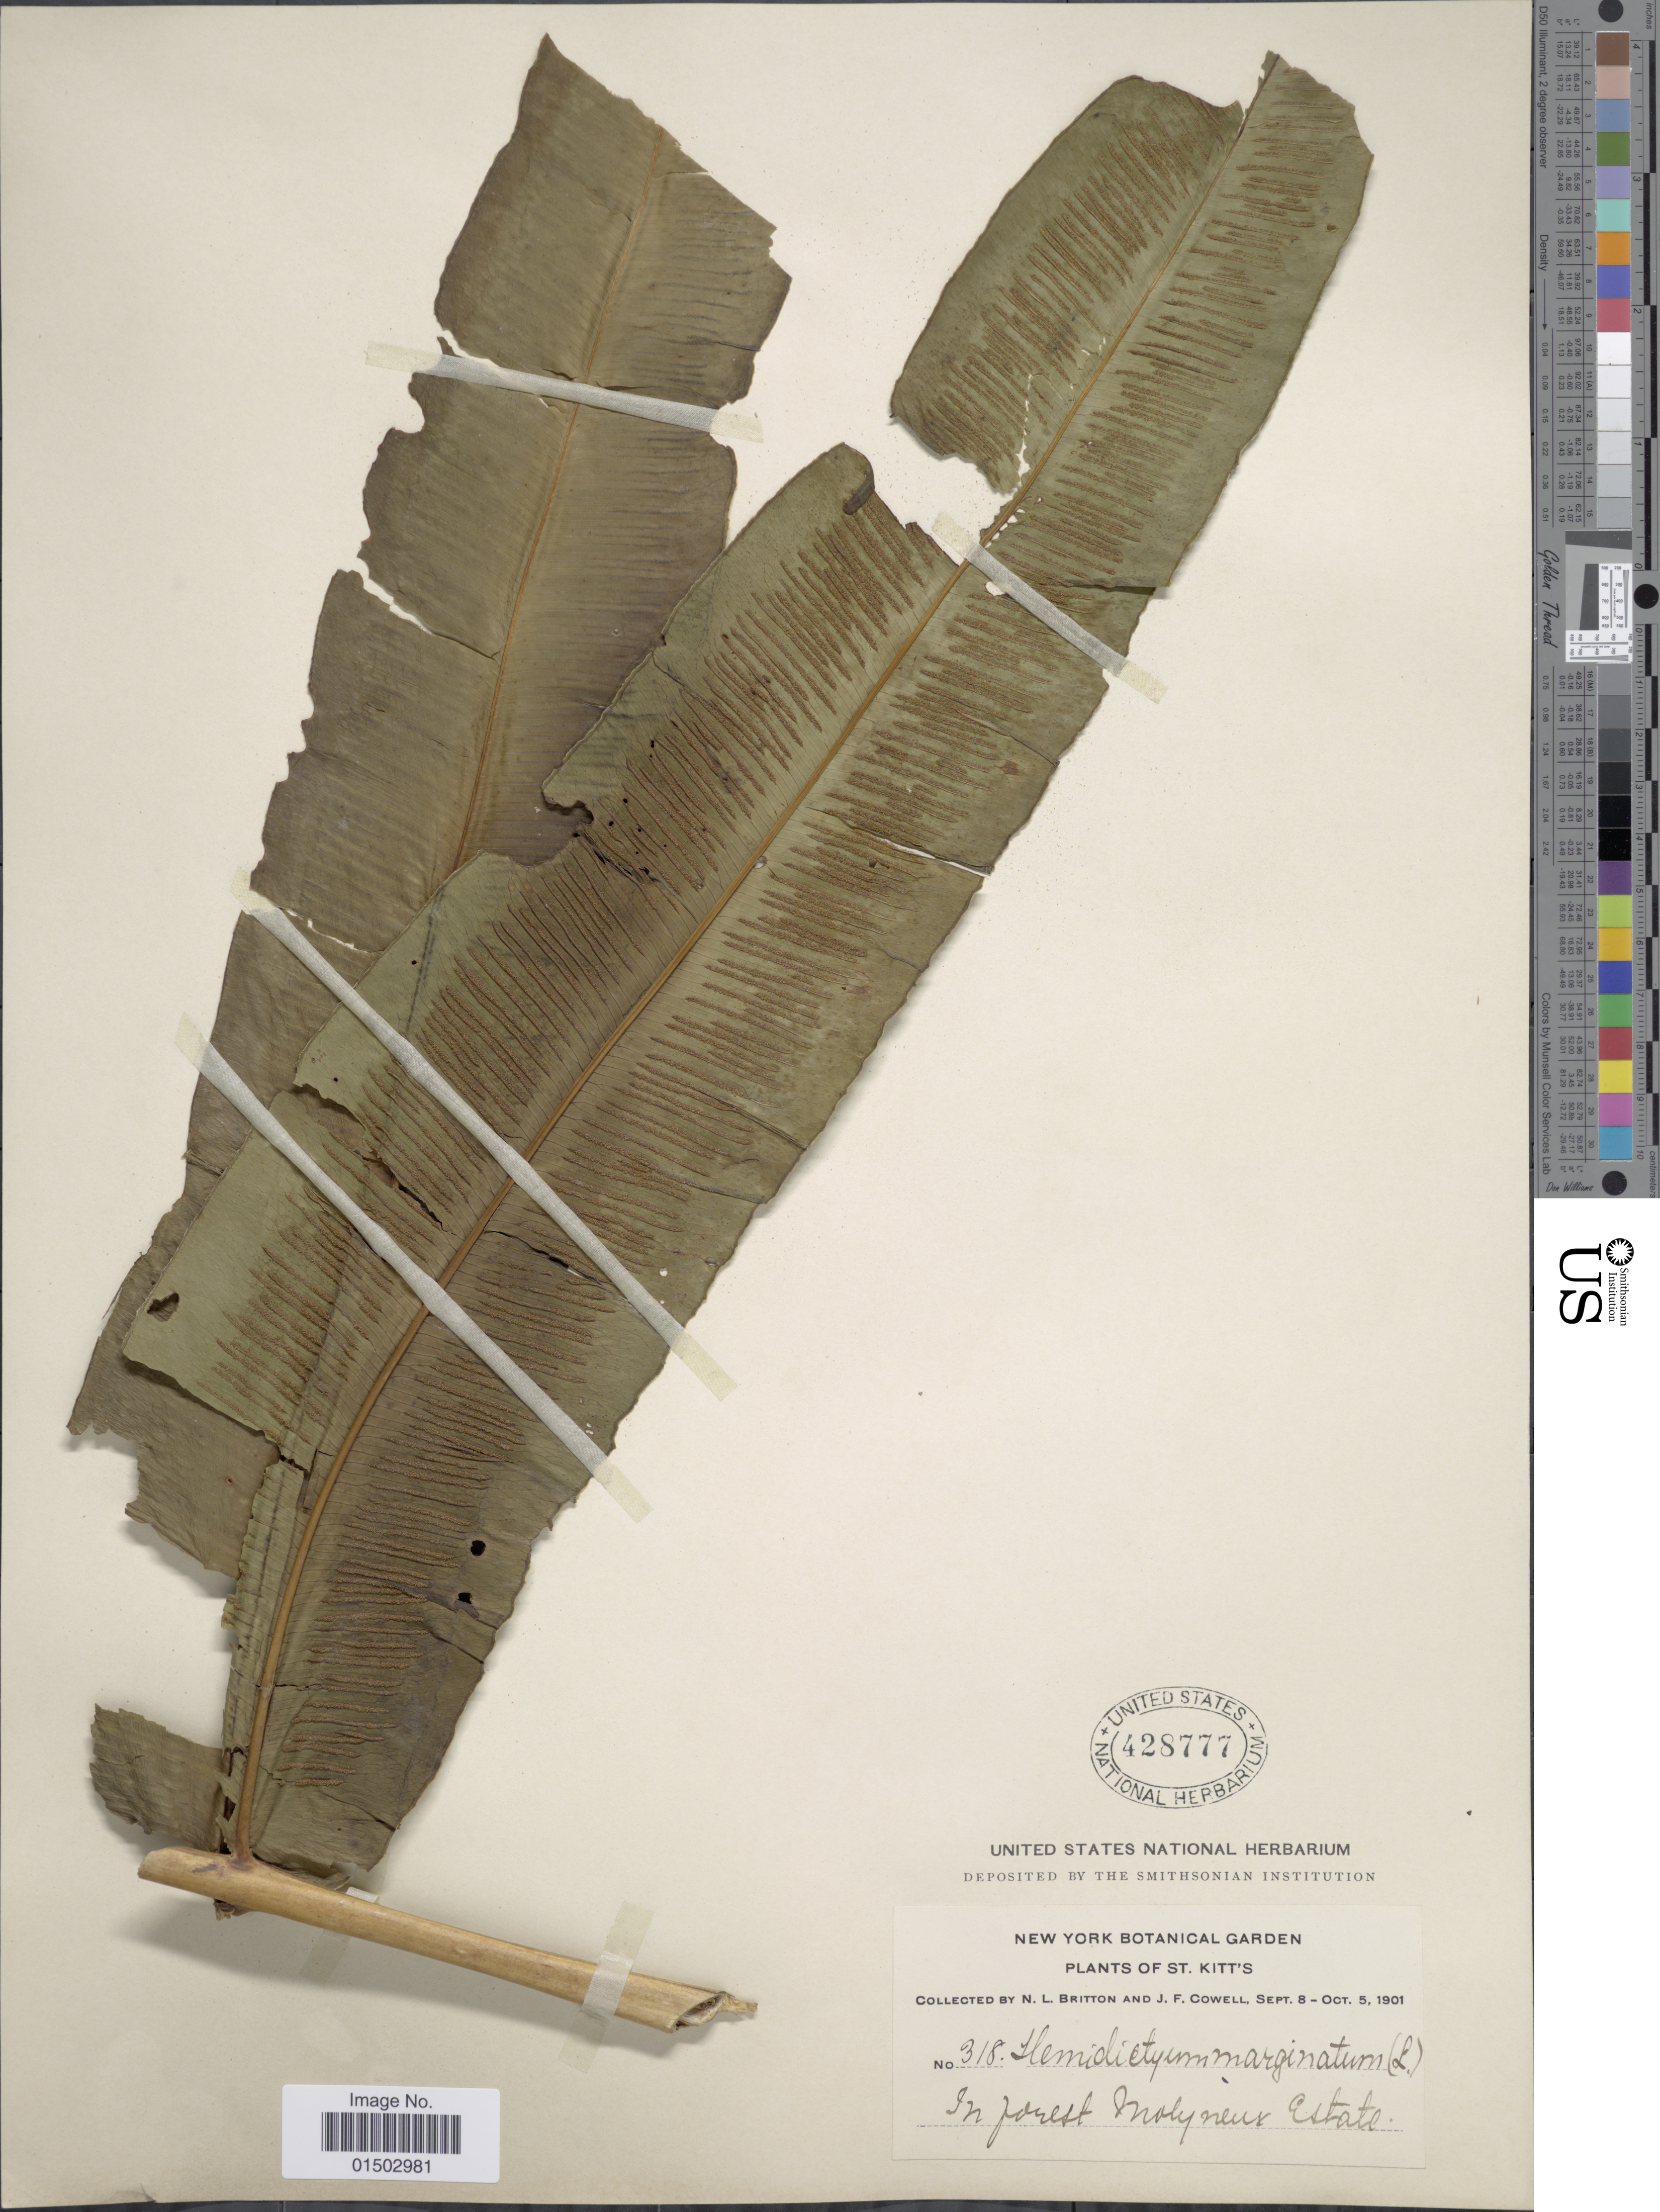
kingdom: Plantae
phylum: Tracheophyta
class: Polypodiopsida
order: Polypodiales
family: Hemidictyaceae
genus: Hemidictyum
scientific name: Hemidictyum marginatum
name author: (L.) C. Presl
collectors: N. Britton & J. F. Cowell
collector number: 318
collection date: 1901-09-08/1901-10-05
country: St. Christopher-Nevis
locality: Plants of St. Kitts, in forest Molyneux Estate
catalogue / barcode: US 428777